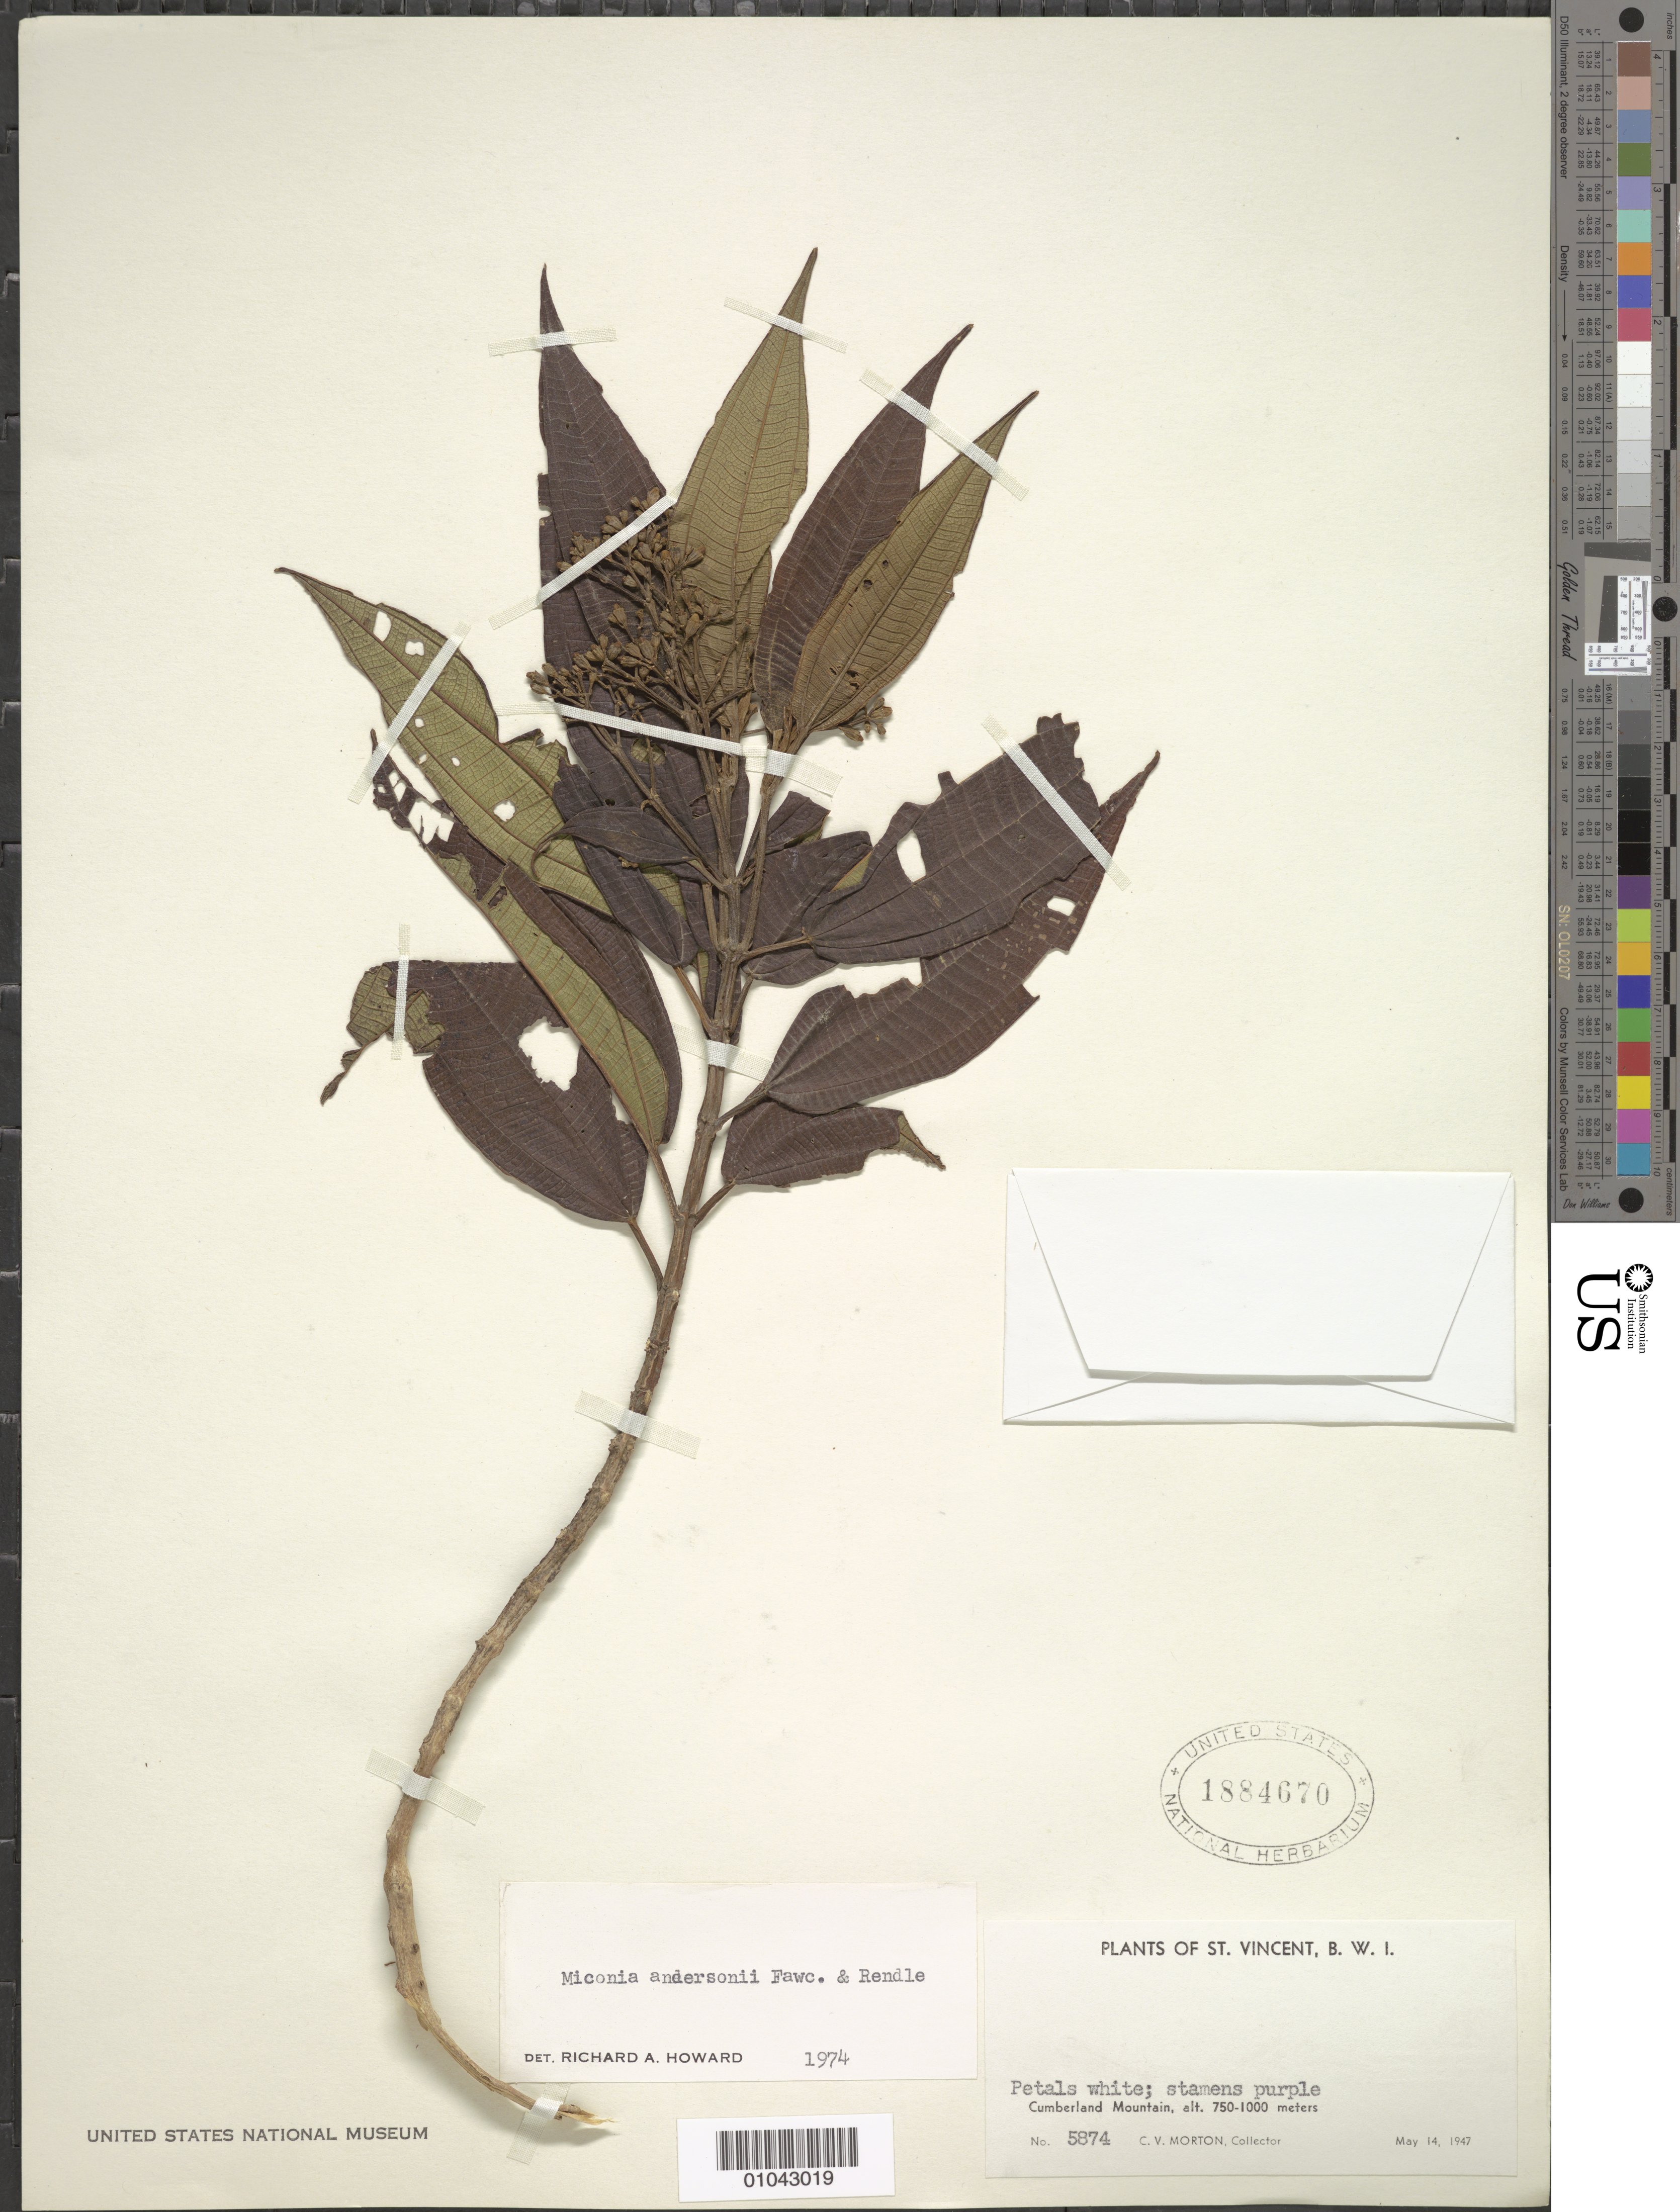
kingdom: Plantae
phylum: Tracheophyta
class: Magnoliopsida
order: Myrtales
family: Melastomataceae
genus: Miconia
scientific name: Miconia andersonii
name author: Fawc. & Rendle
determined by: Howard, R. A.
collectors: C. V. Morton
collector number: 5874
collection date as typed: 14 May 1947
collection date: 1947-05-14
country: St. Vincent - Grenadines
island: St. Vincent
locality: Cumberland Mountain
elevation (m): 750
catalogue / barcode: US 1884670